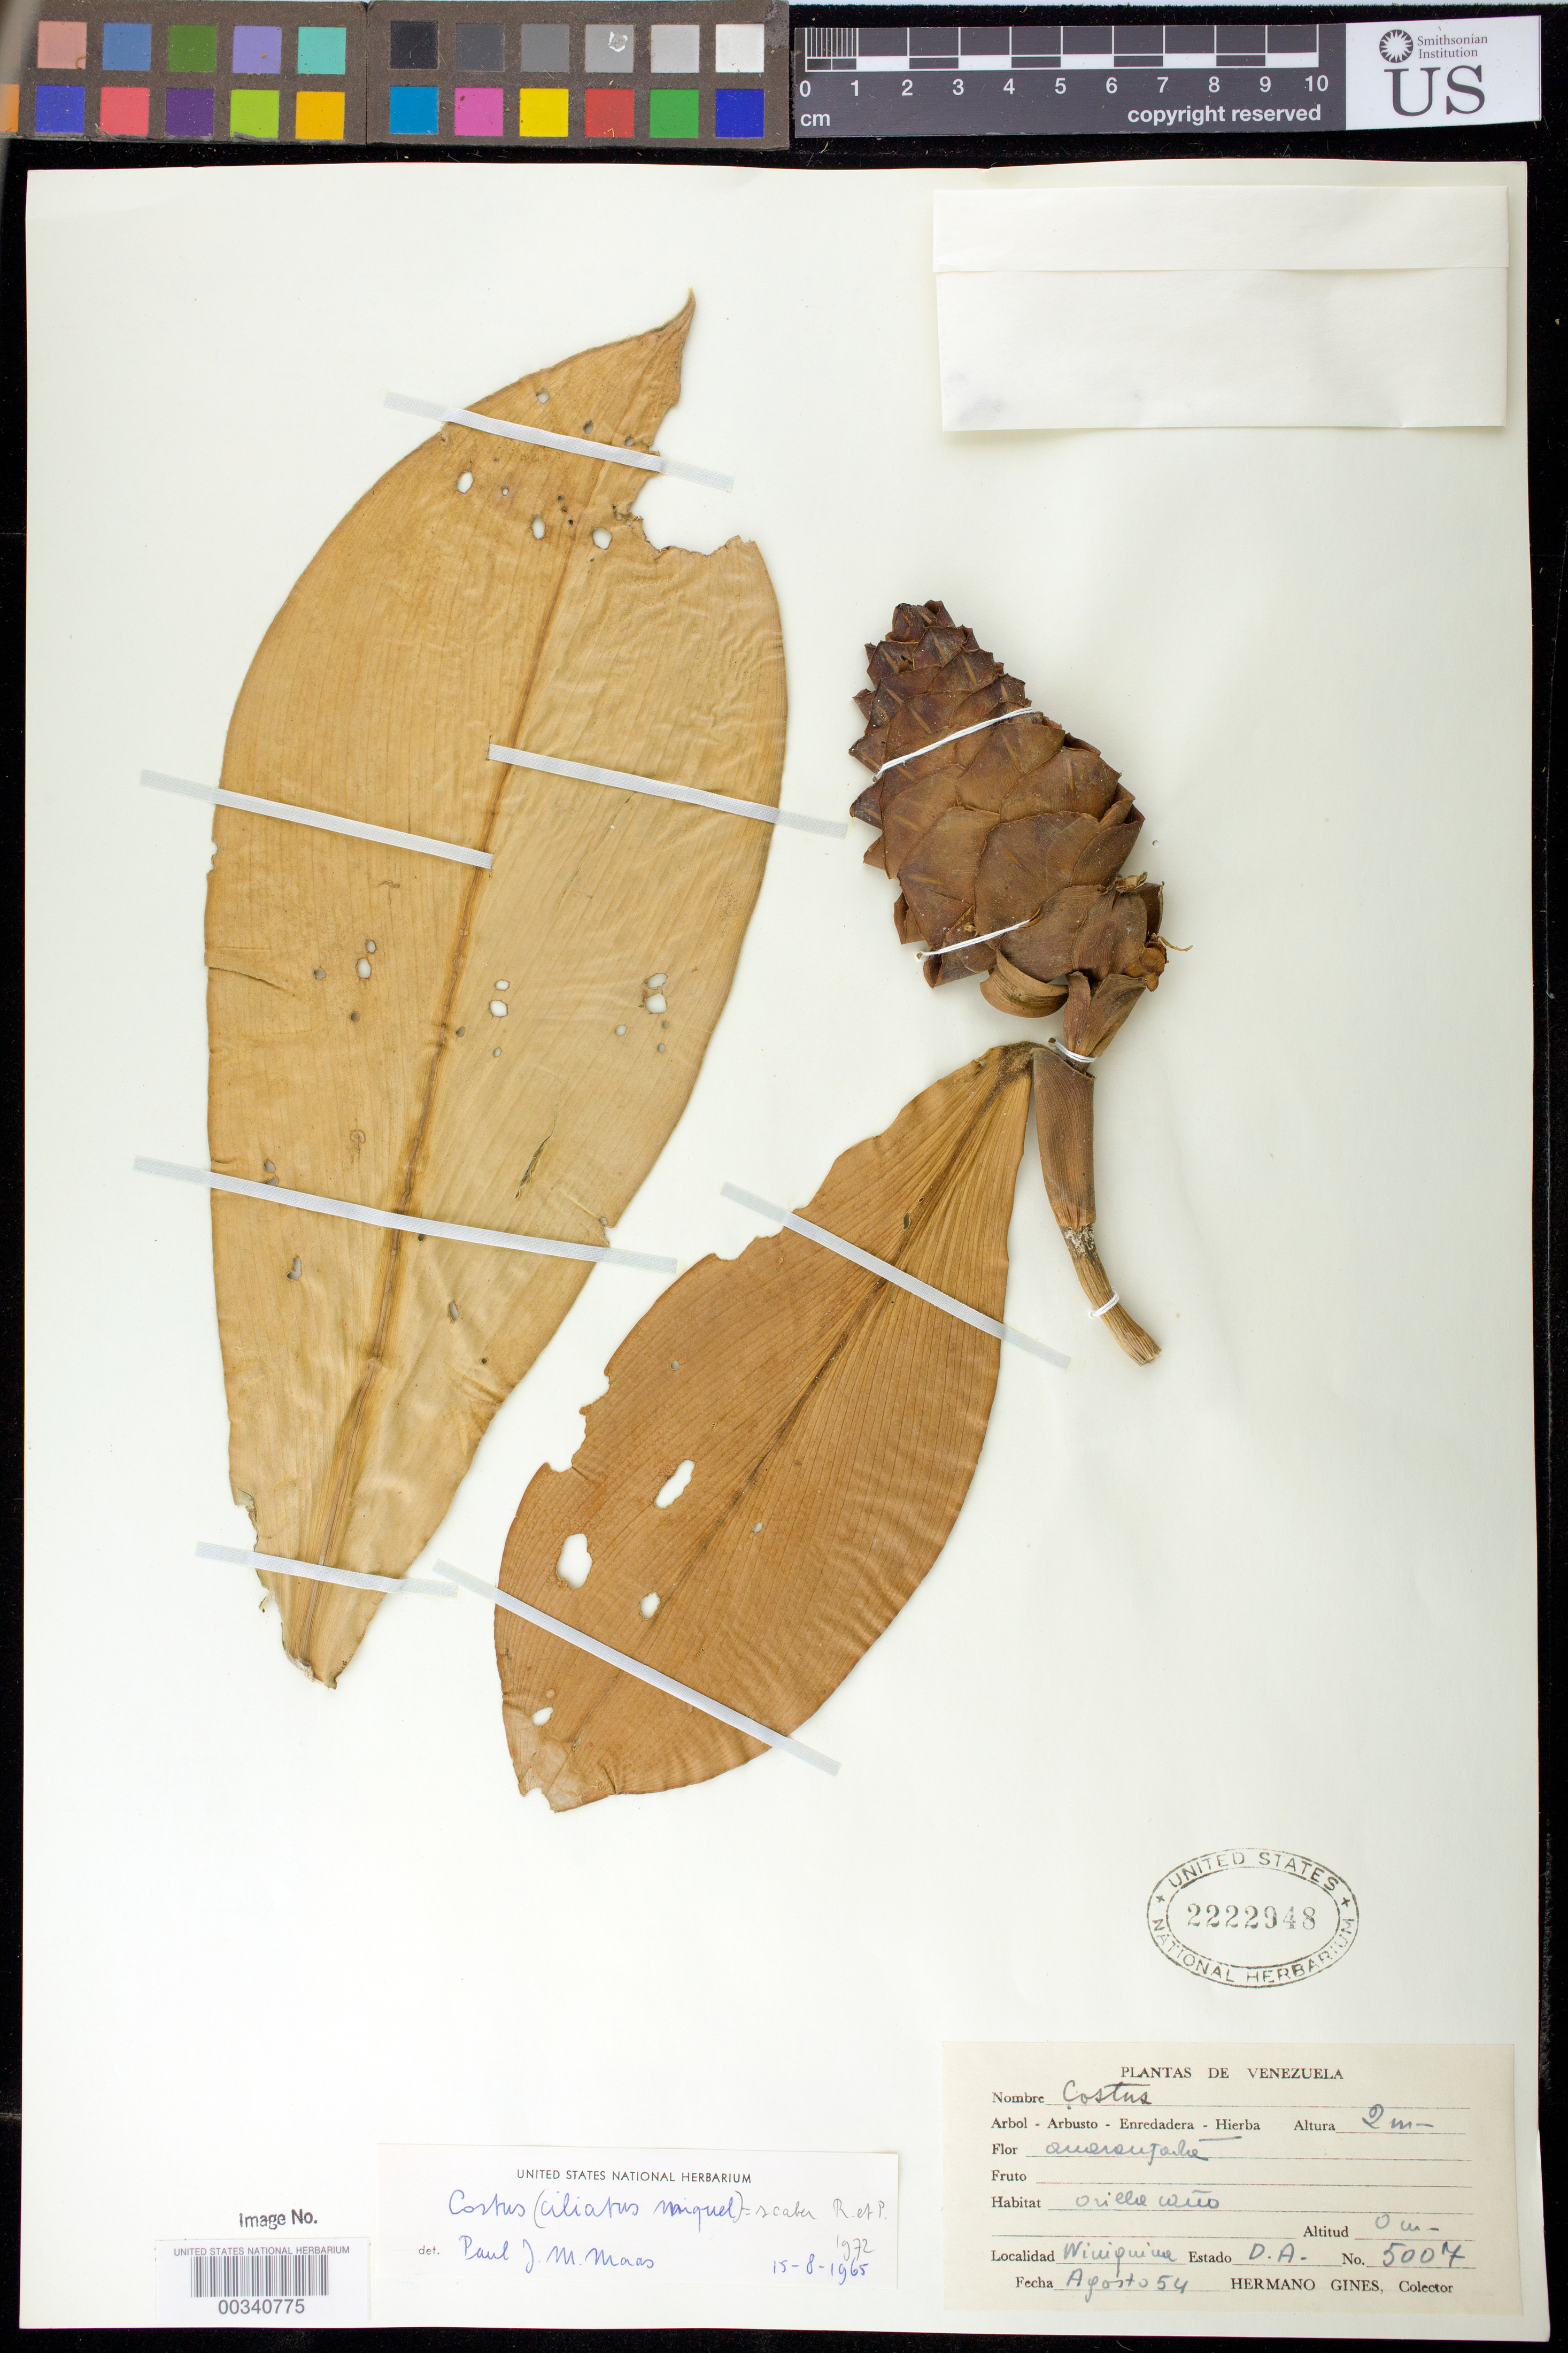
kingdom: Plantae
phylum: Tracheophyta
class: Liliopsida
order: Zingiberales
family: Costaceae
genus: Costus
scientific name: Costus scaber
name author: Ruiz & Pav.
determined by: Maas, Paul J. M.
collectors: Bro. Gines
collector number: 5007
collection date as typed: Aug 1954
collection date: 1954-08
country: Venezuela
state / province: Delta Amacuro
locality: Wimipuima, estado d.a.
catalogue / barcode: US 2222948